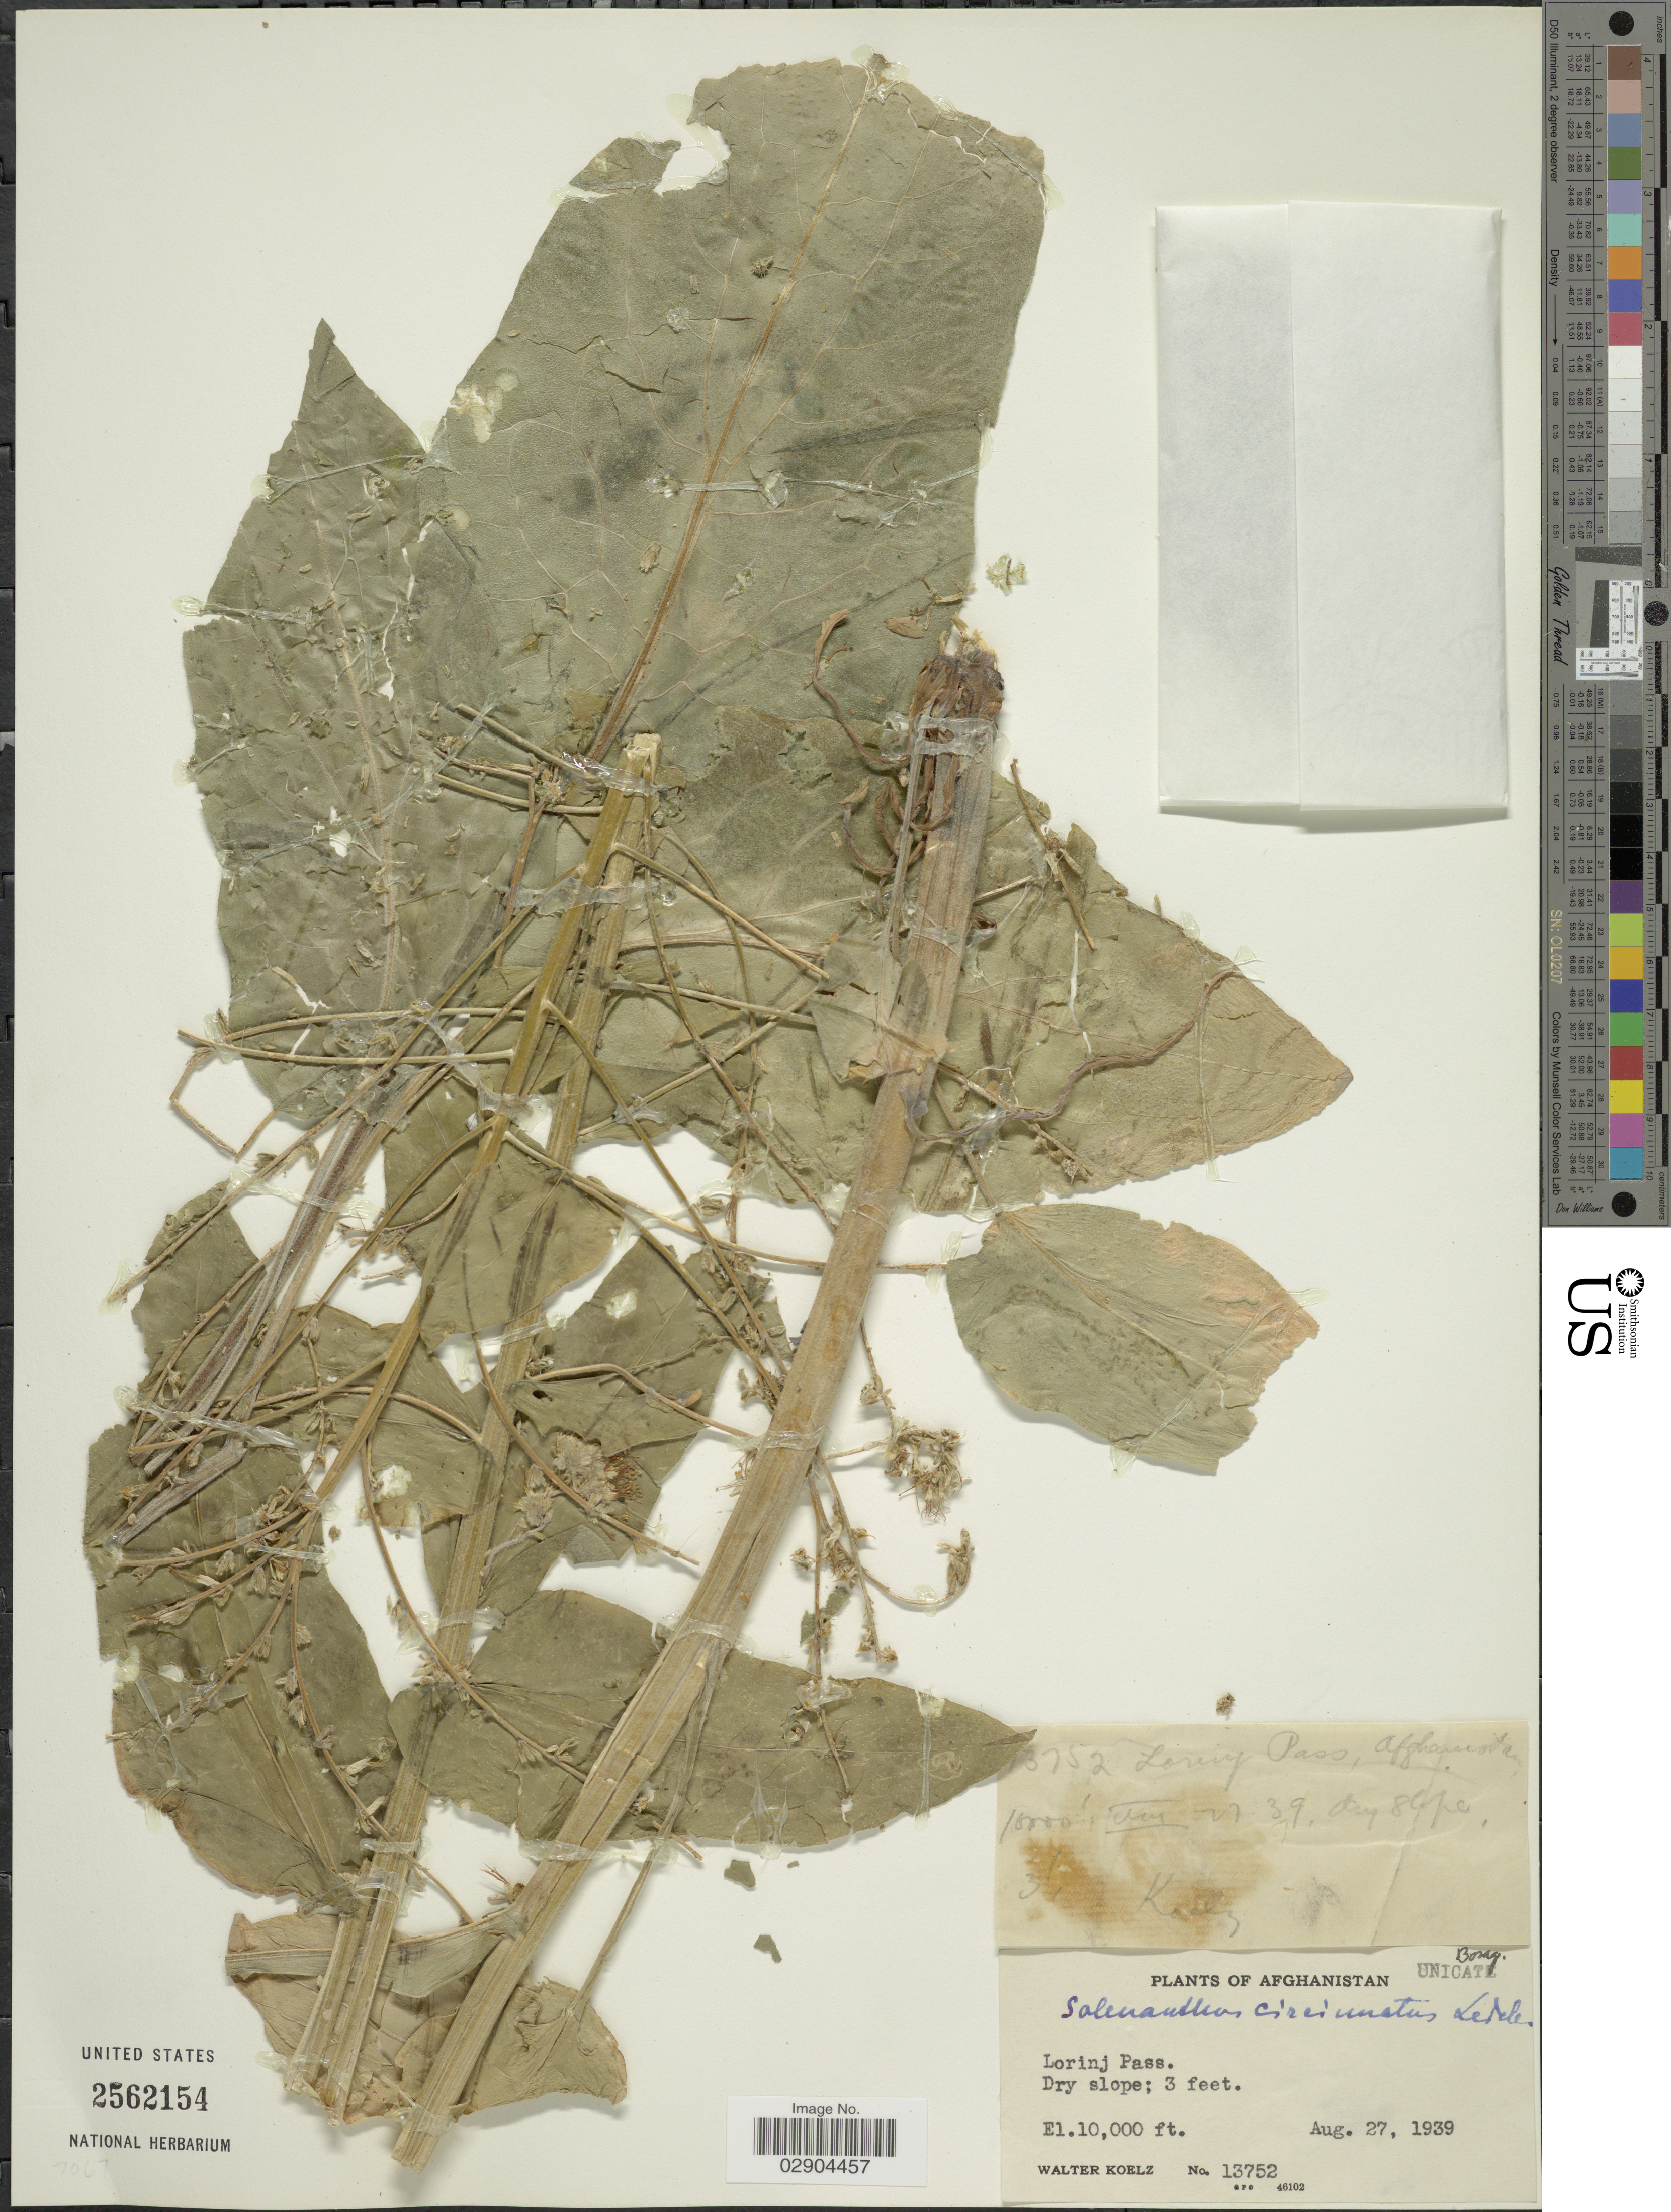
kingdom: Plantae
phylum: Tracheophyta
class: Magnoliopsida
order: Boraginales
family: Boraginaceae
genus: Solenanthus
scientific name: Solenanthus circinatus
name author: Ledeb.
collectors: W. N. Koelz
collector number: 13752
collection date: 1939-08-27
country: Afghanistan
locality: Lorinj Pass.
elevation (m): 3048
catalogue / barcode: US 2562154